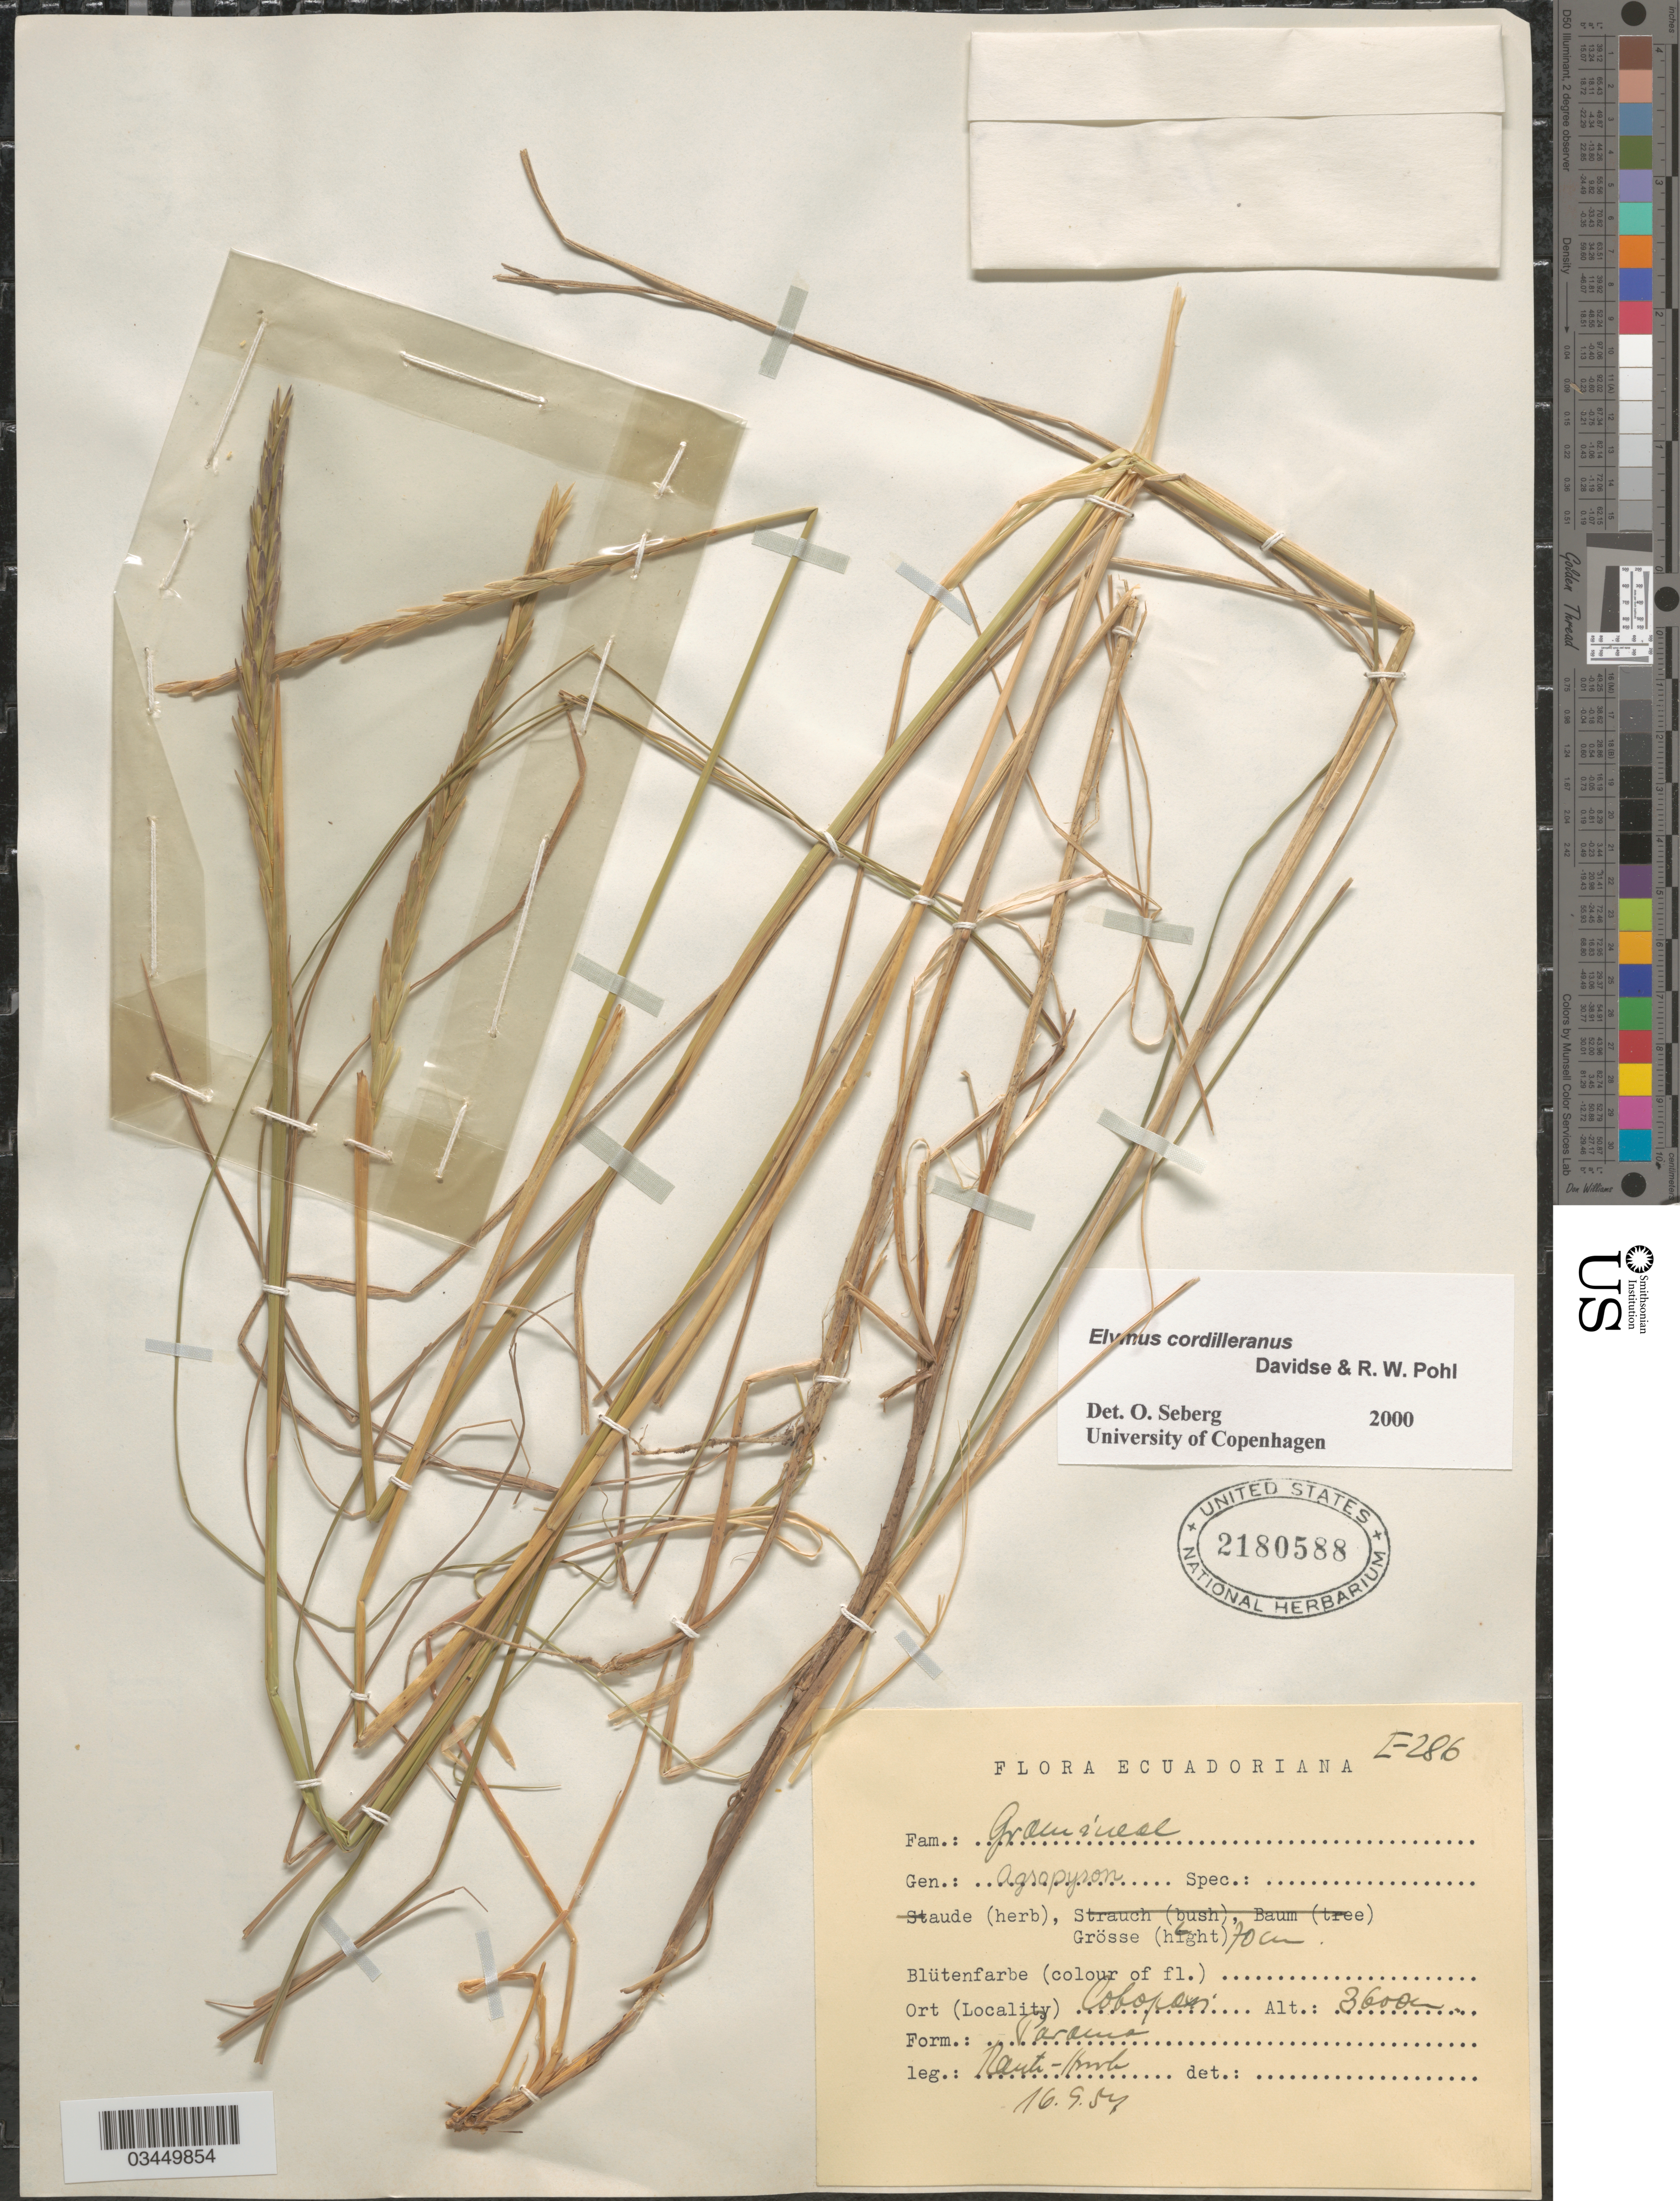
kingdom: Plantae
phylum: Tracheophyta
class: Liliopsida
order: Poales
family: Poaceae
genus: Elymus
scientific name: Elymus cordilleranus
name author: Davidse & R.W. Pohl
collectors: W. Rauh & G. Hirsch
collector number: E286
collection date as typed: Transcribed d/m/y: 16/9/57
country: Ecuador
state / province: Cotopaxi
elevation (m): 3600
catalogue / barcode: US 2180588